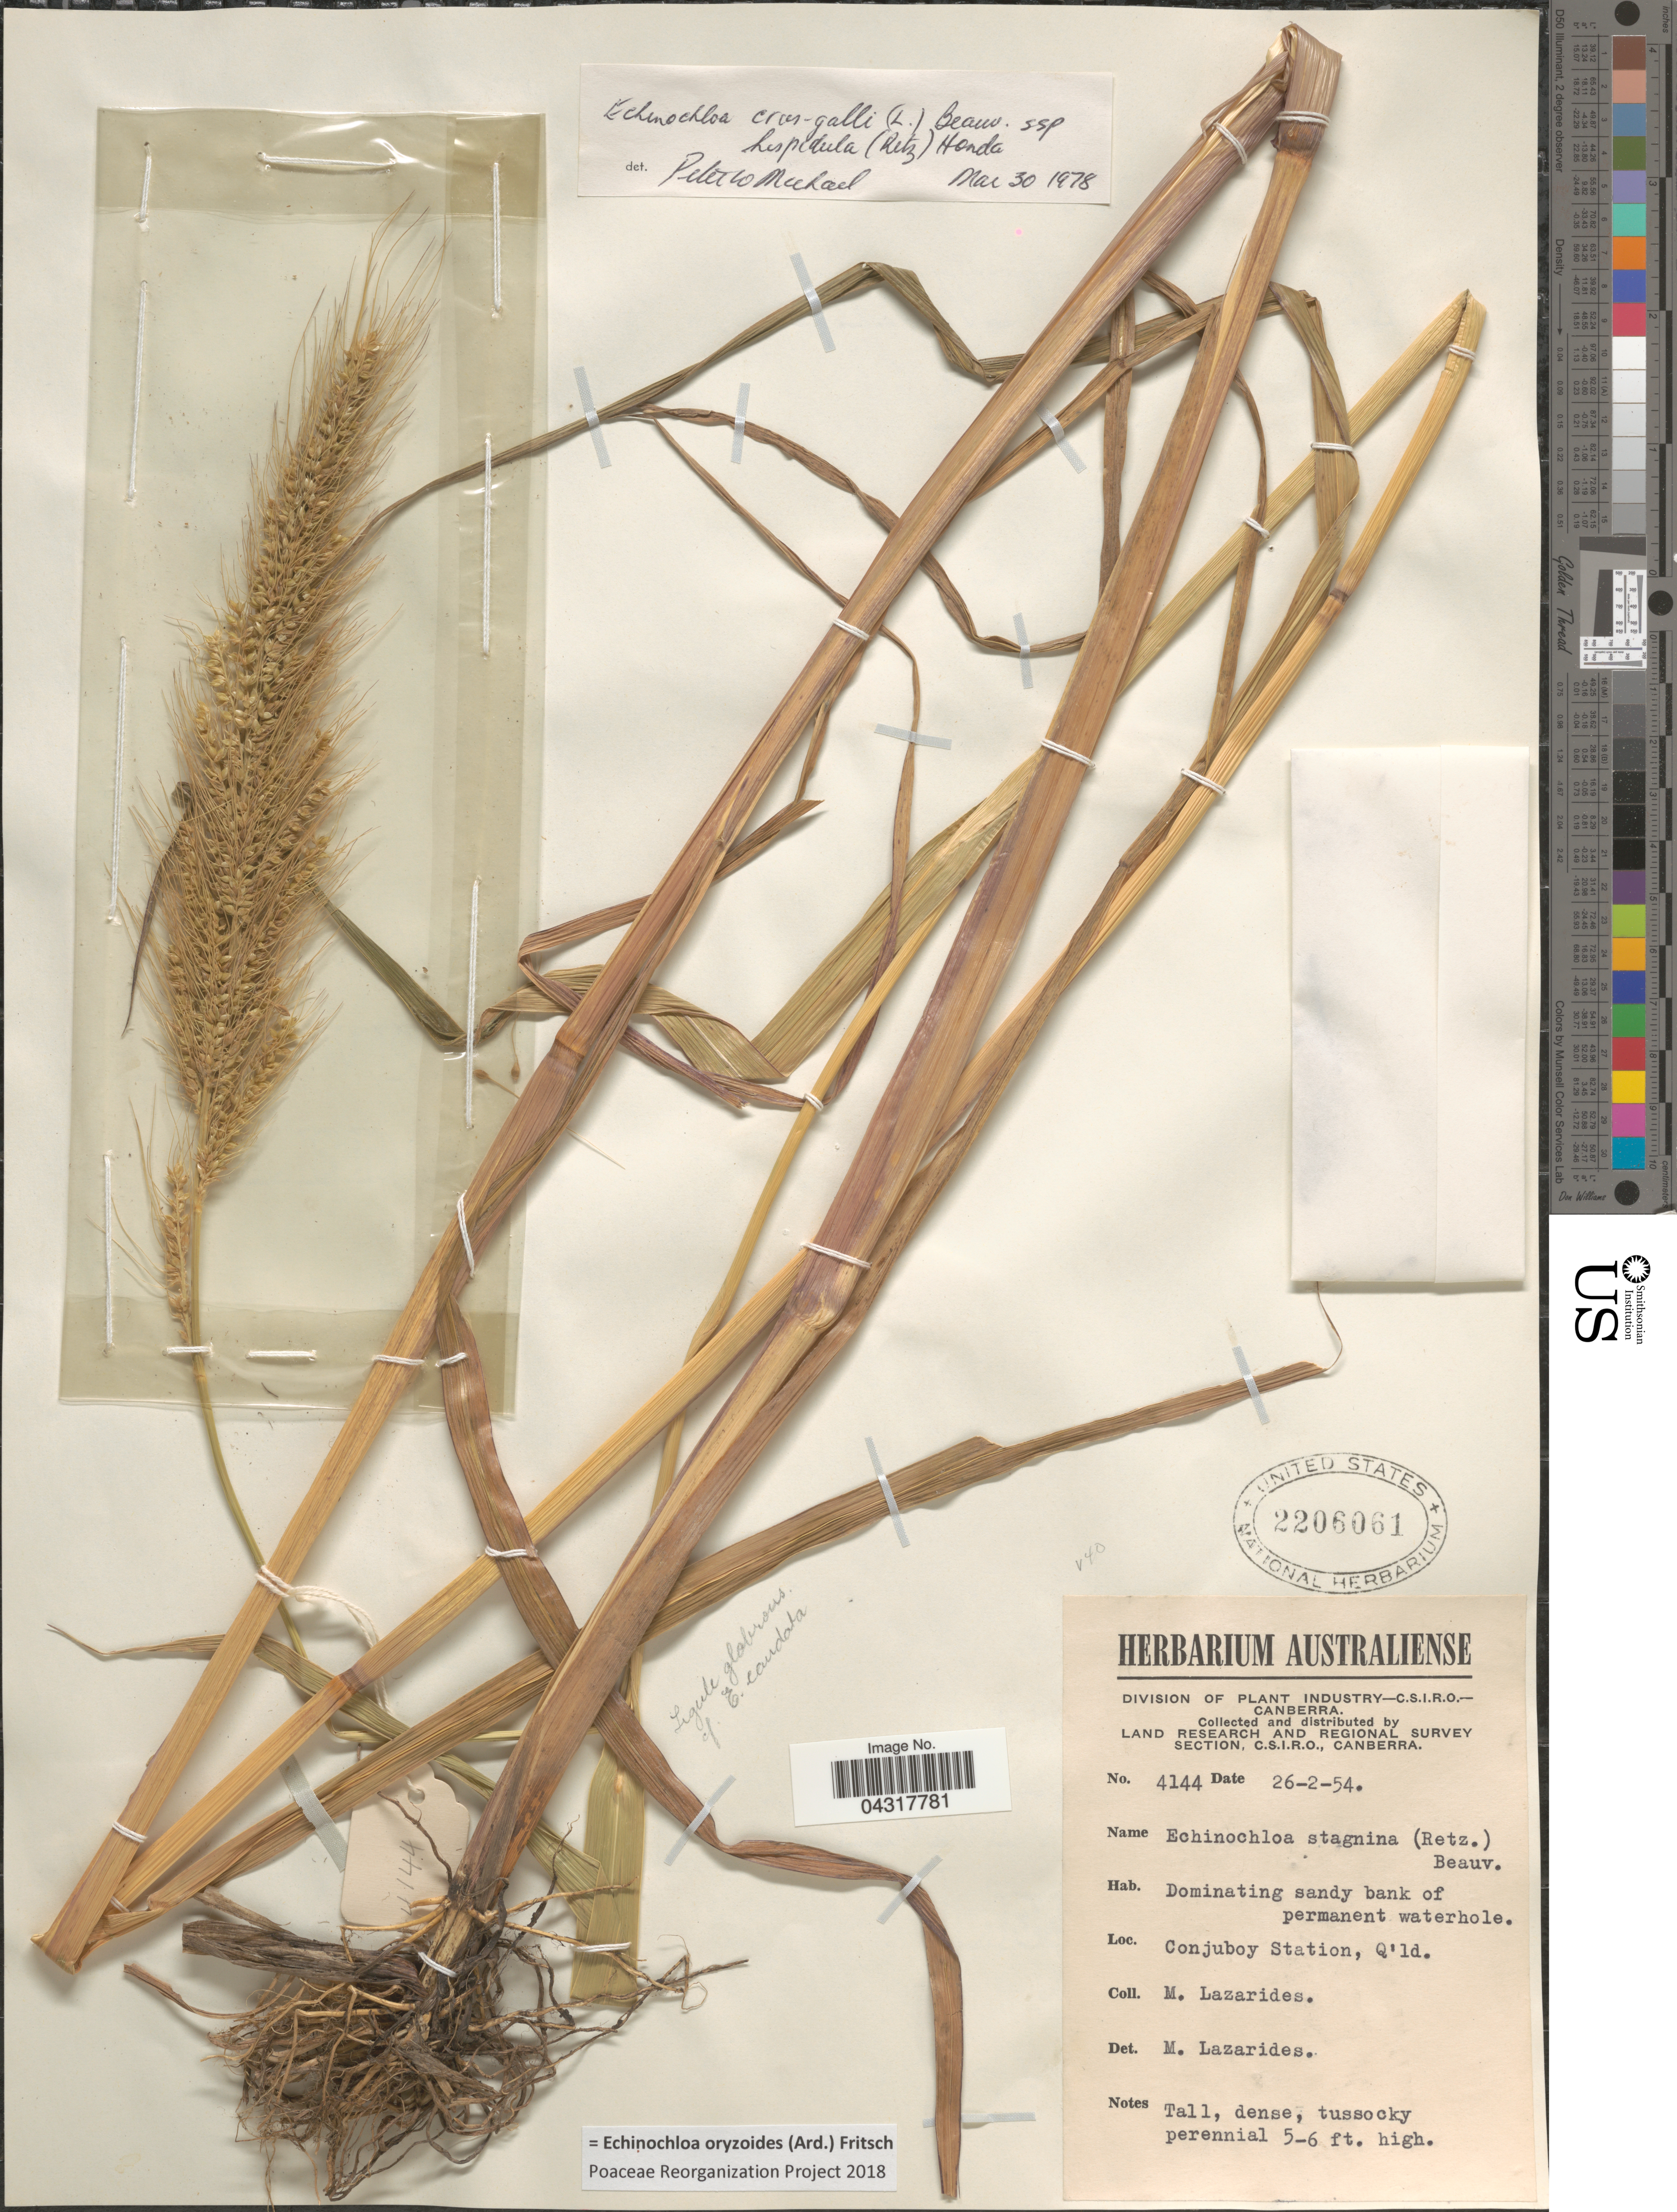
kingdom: Plantae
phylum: Tracheophyta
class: Liliopsida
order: Poales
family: Poaceae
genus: Echinochloa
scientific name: Echinochloa oryzoides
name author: (Ard.) Fritsch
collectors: M. Lazarides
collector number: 4144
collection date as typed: Transcribed d/m/y: 26/2/54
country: Australia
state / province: Queensland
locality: Land Research and Regional Survey Section. Conjuboy Station.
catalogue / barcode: US 2206061